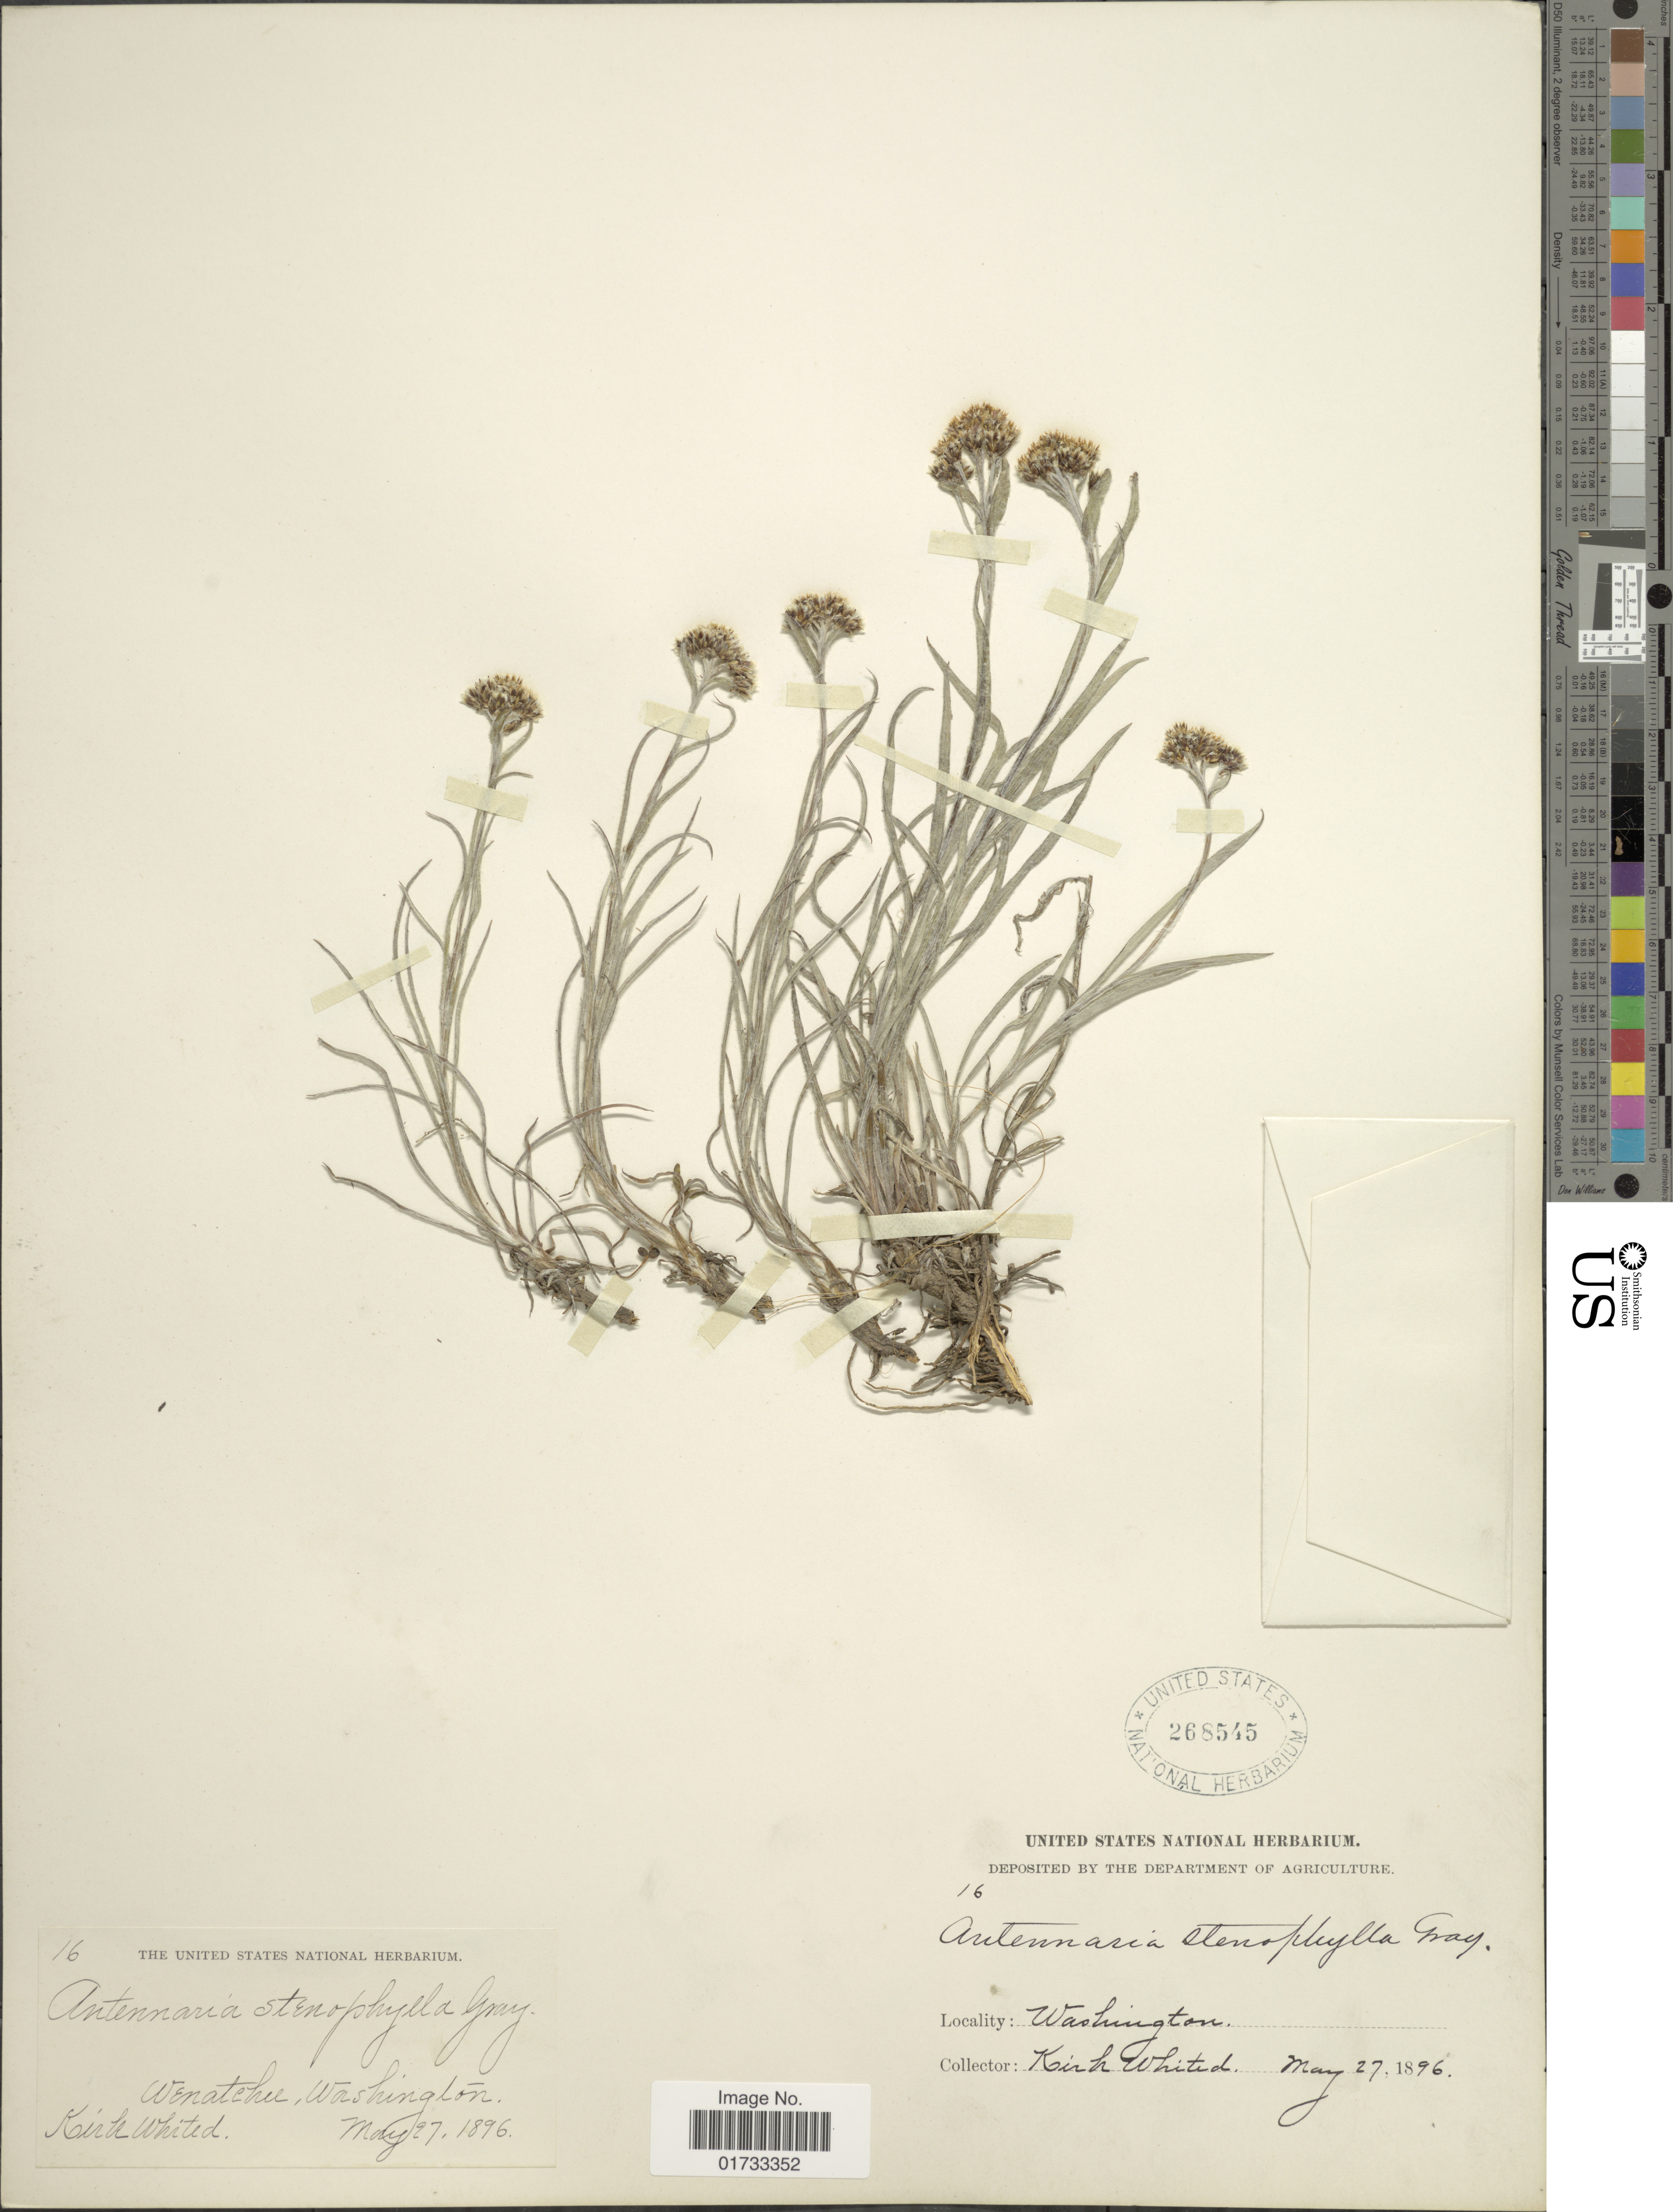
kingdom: Plantae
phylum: Tracheophyta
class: Magnoliopsida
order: Asterales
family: Asteraceae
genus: Antennaria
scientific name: Antennaria stenophylla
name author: (A. Gray) A. Gray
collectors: K. Whited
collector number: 16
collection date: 1896-05-27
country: United States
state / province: Washington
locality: Wenathee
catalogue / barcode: US 268545